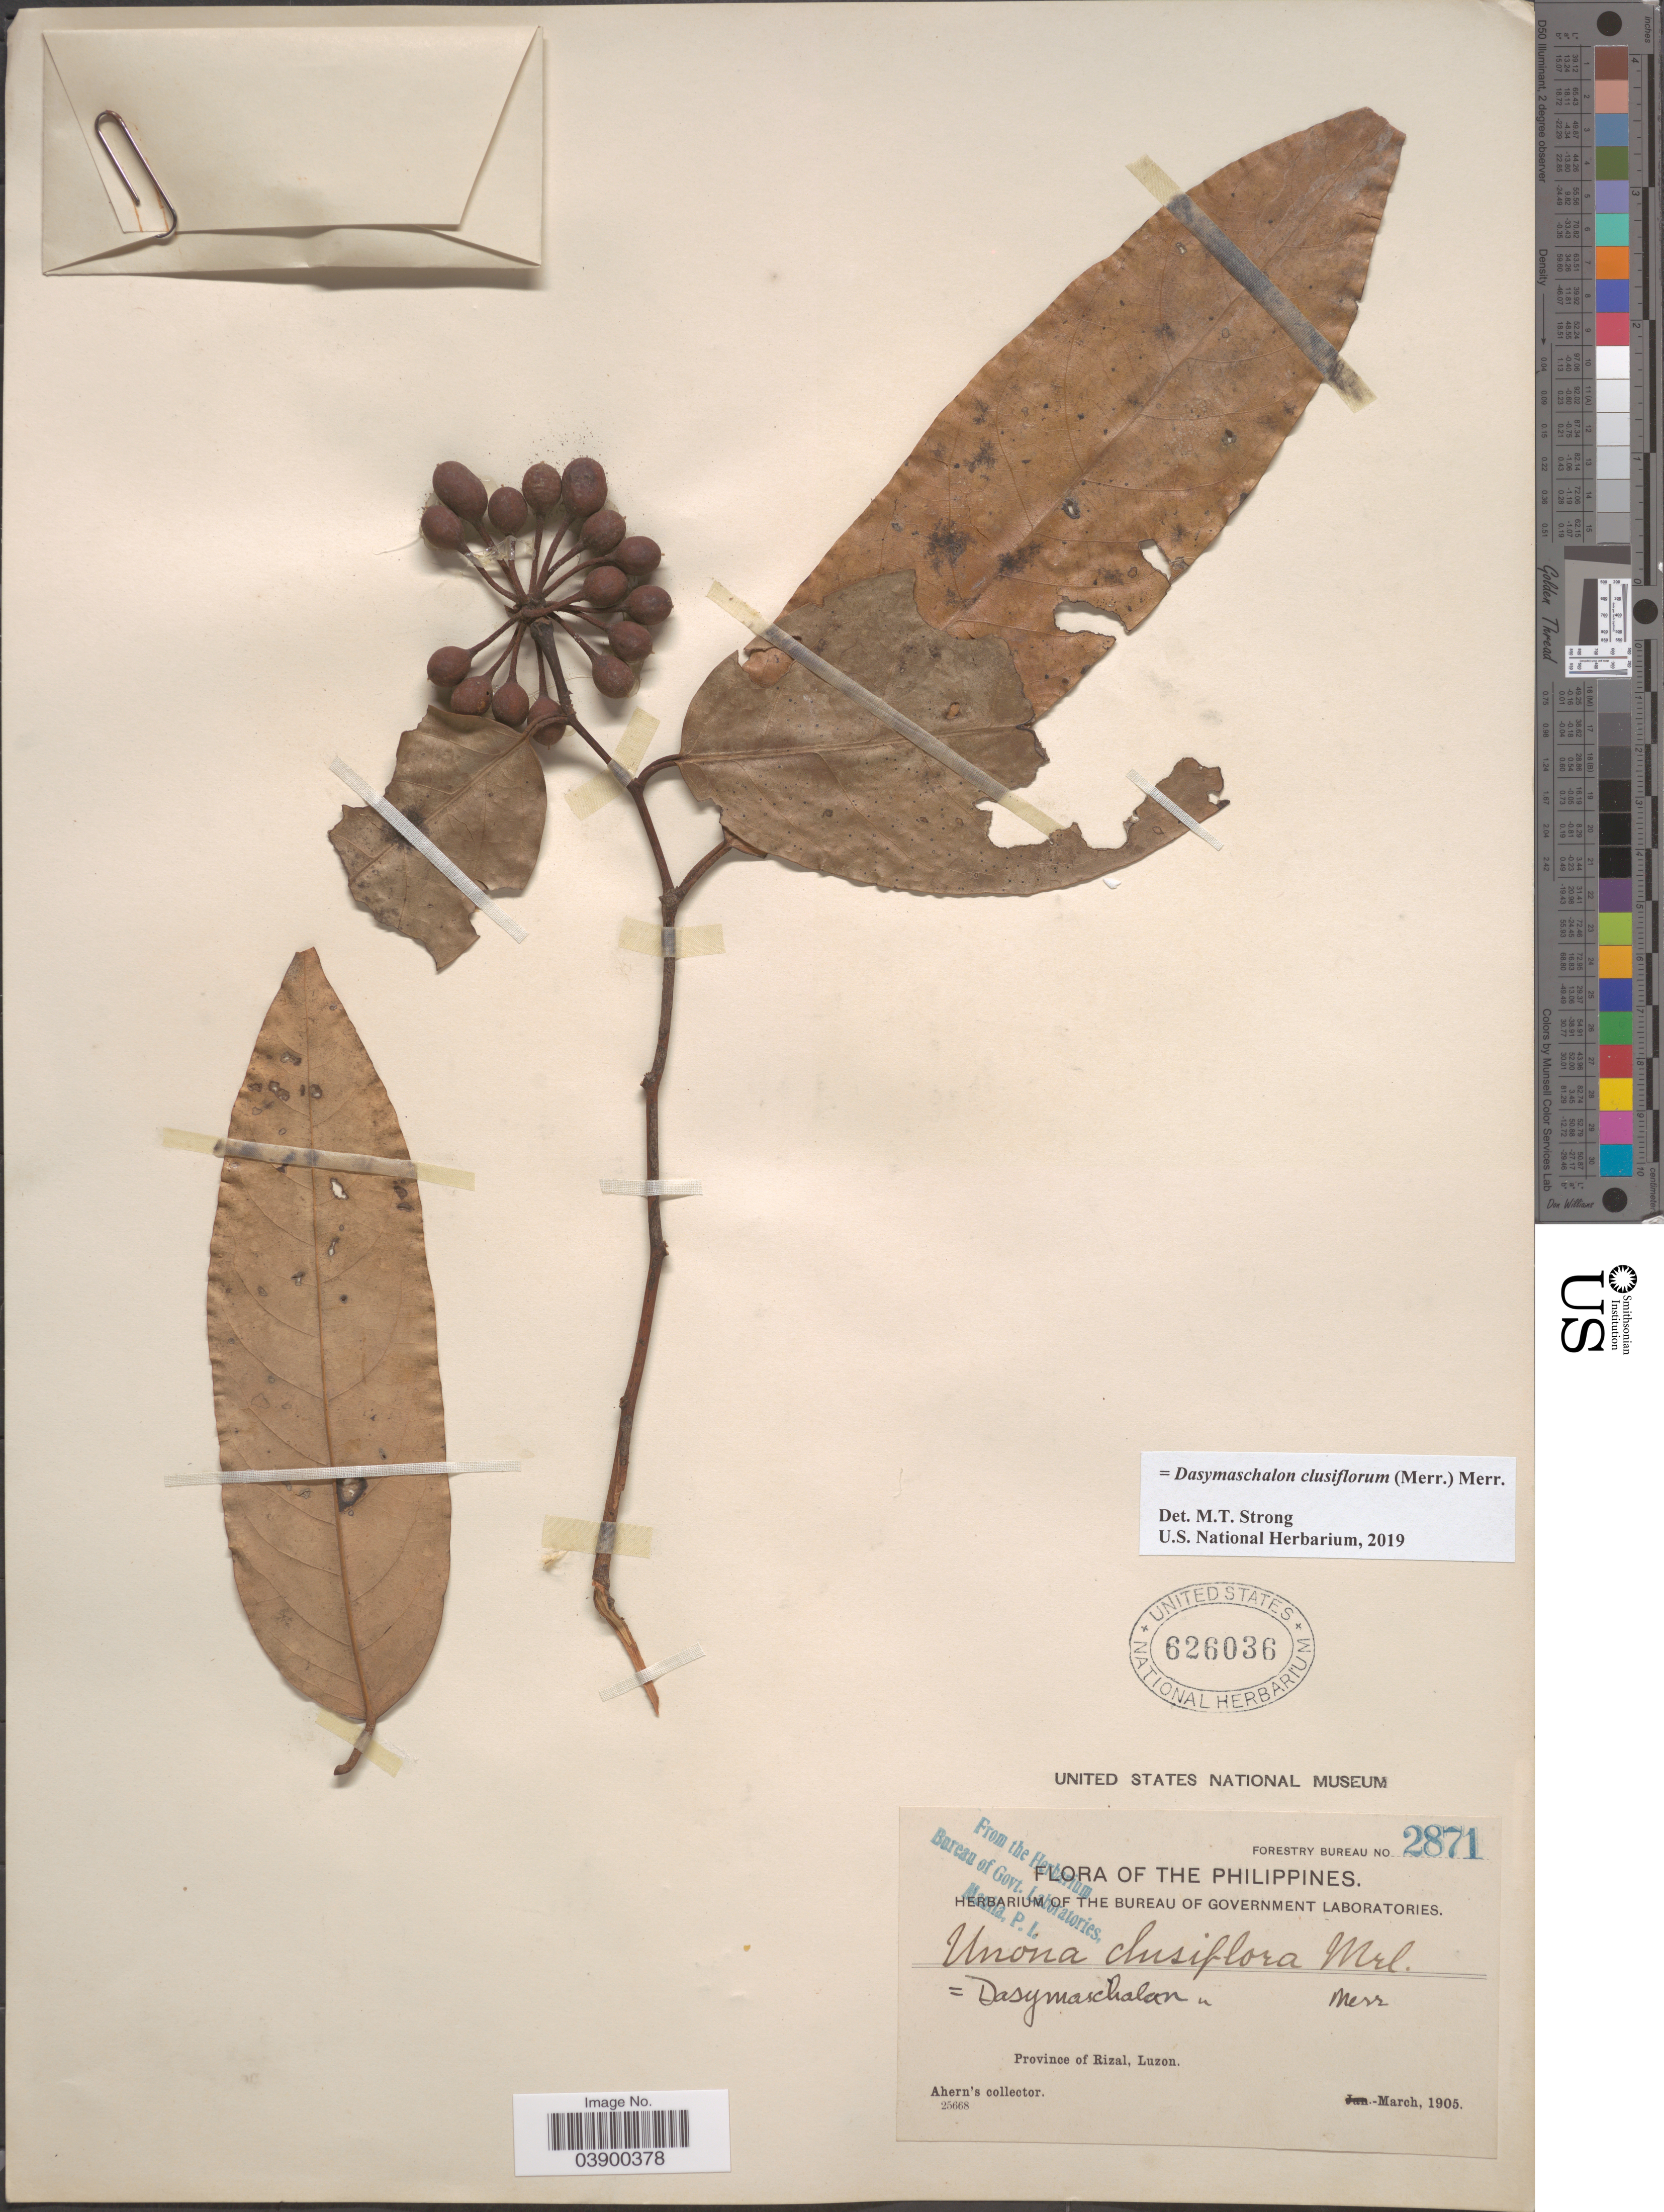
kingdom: Plantae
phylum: Tracheophyta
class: Magnoliopsida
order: Magnoliales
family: Annonaceae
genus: Dasymaschalon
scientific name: Dasymaschalon clusiflorum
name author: (Merr.) Merr.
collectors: Ahern's collector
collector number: Forestry Bureau 2871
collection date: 1905-03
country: Philippines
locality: Province of Rizal, Luzon.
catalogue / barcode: US 626036